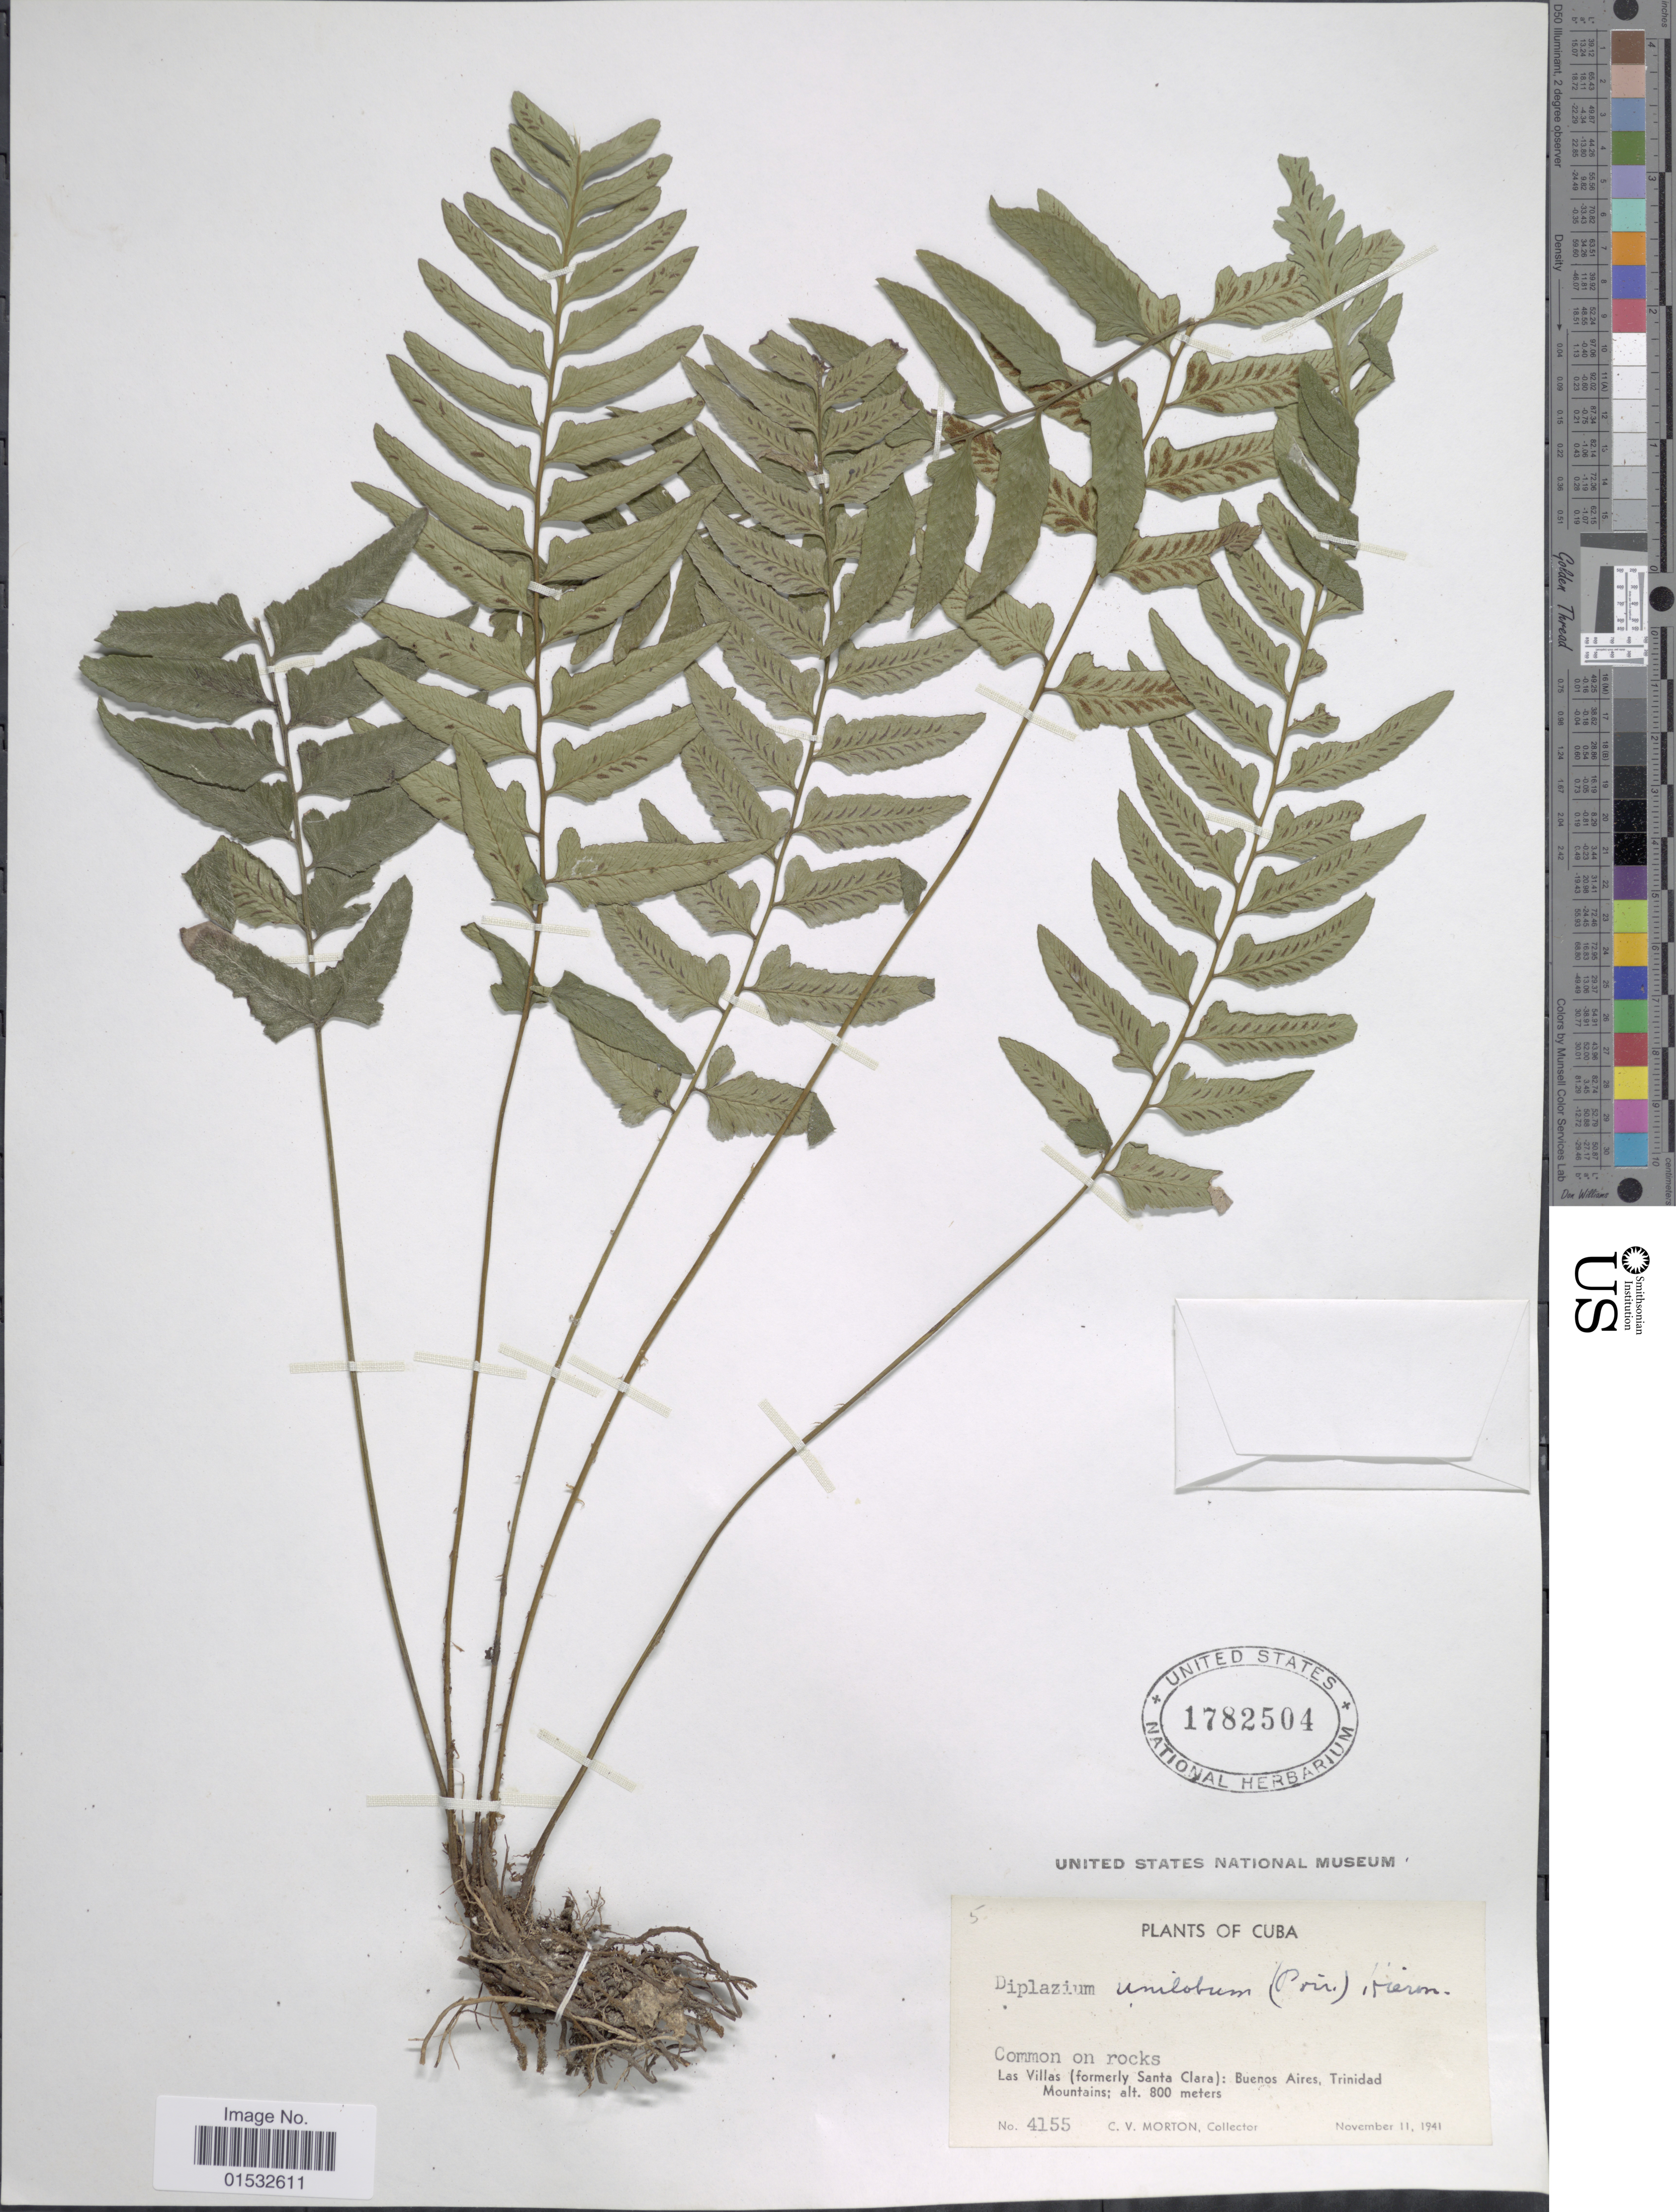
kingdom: Plantae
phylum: Tracheophyta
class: Polypodiopsida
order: Polypodiales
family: Athyriaceae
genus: Diplazium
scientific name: Diplazium unilobum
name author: (Poir.) Hieron.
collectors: C. V. Morton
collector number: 4155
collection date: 1941-11-11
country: Cuba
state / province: Las Villas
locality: Las Villas (formerly Santa Clara): Buenos Aires, Trinidad Mountains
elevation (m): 800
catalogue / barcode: US 1782504